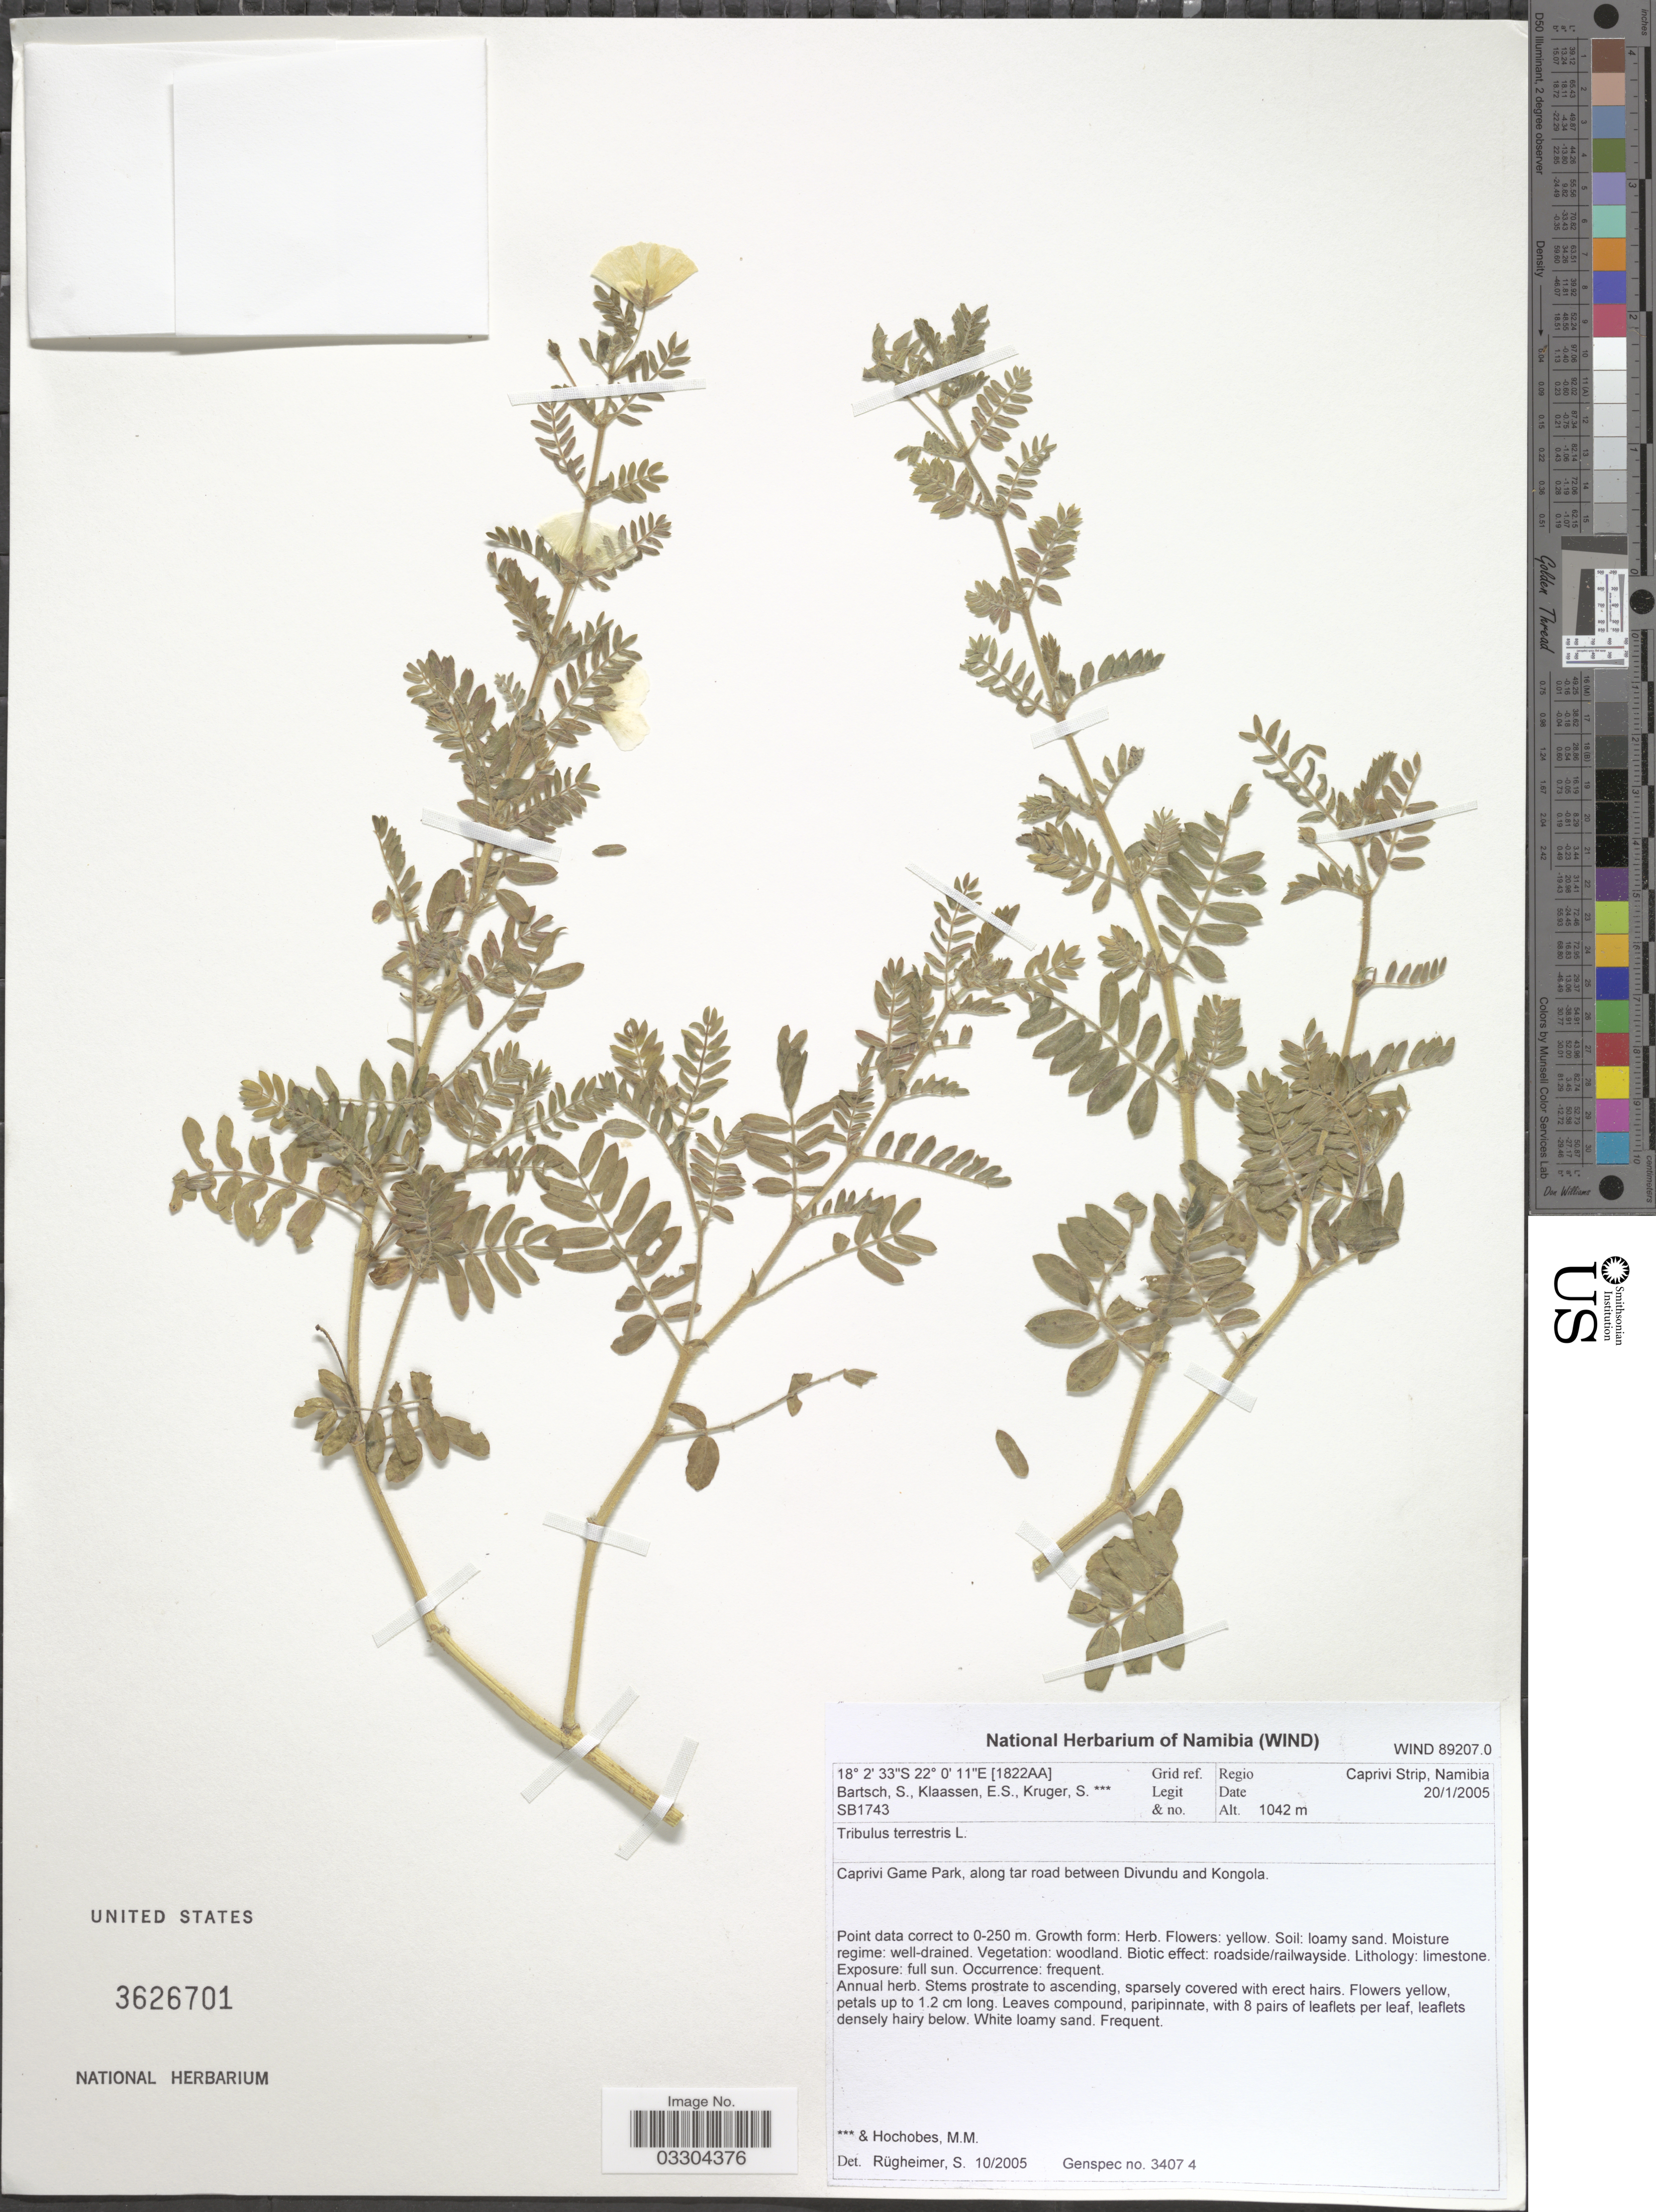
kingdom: Plantae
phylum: Tracheophyta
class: Magnoliopsida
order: Zygophyllales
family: Zygophyllaceae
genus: Tribulus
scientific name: Tribulus terrestris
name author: L.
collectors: S. Bartsch, E. S. Klaassen, S. Kruger & M. Hochobes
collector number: SB1743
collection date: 2005-01-20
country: Namibia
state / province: Caprivi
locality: [1822AA] Grid ref. Regio Caprivi Strip. Caprivi Game Park, along tar road between Divundu and Kongola.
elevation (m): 1042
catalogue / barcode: US 3626701